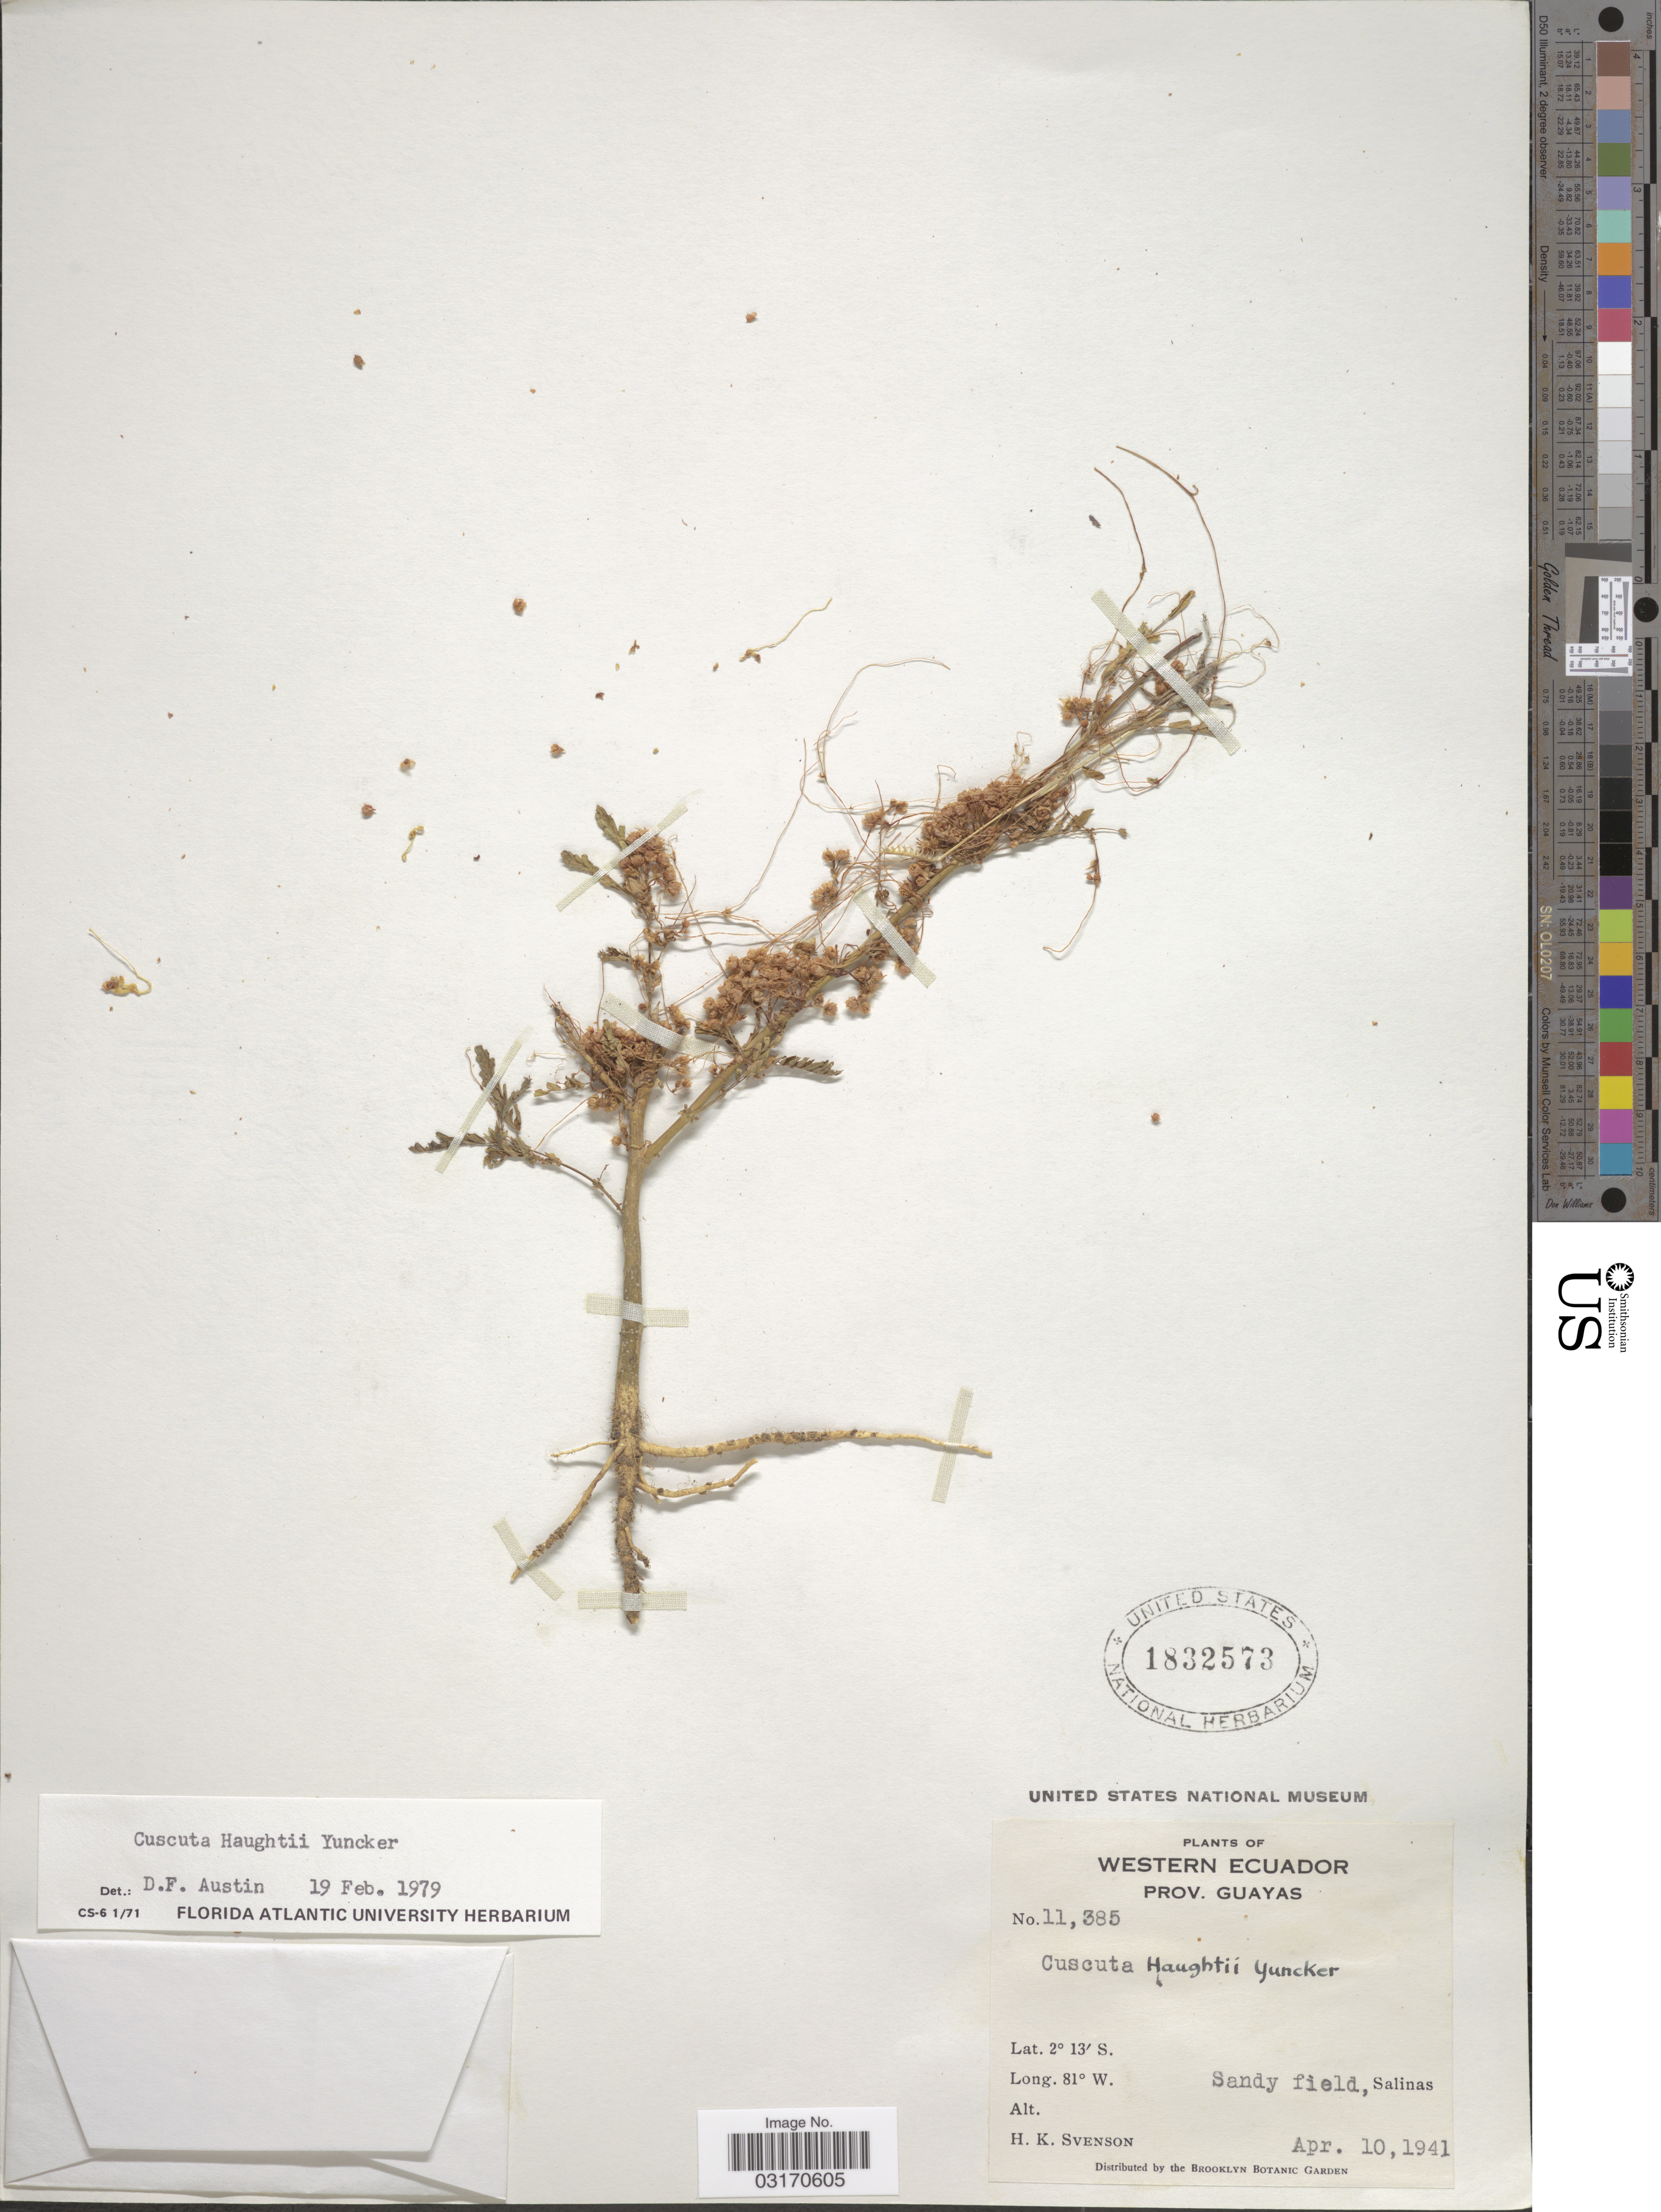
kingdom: Plantae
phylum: Tracheophyta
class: Magnoliopsida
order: Solanales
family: Convolvulaceae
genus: Cuscuta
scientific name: Cuscuta haughtii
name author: Yunck.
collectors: H. K. Svenson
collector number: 11385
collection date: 1941-04-10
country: Ecuador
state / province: Guayas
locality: Western Ecuador. Prov. Guayas. Sandy field, Salinas.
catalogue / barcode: US 1832573